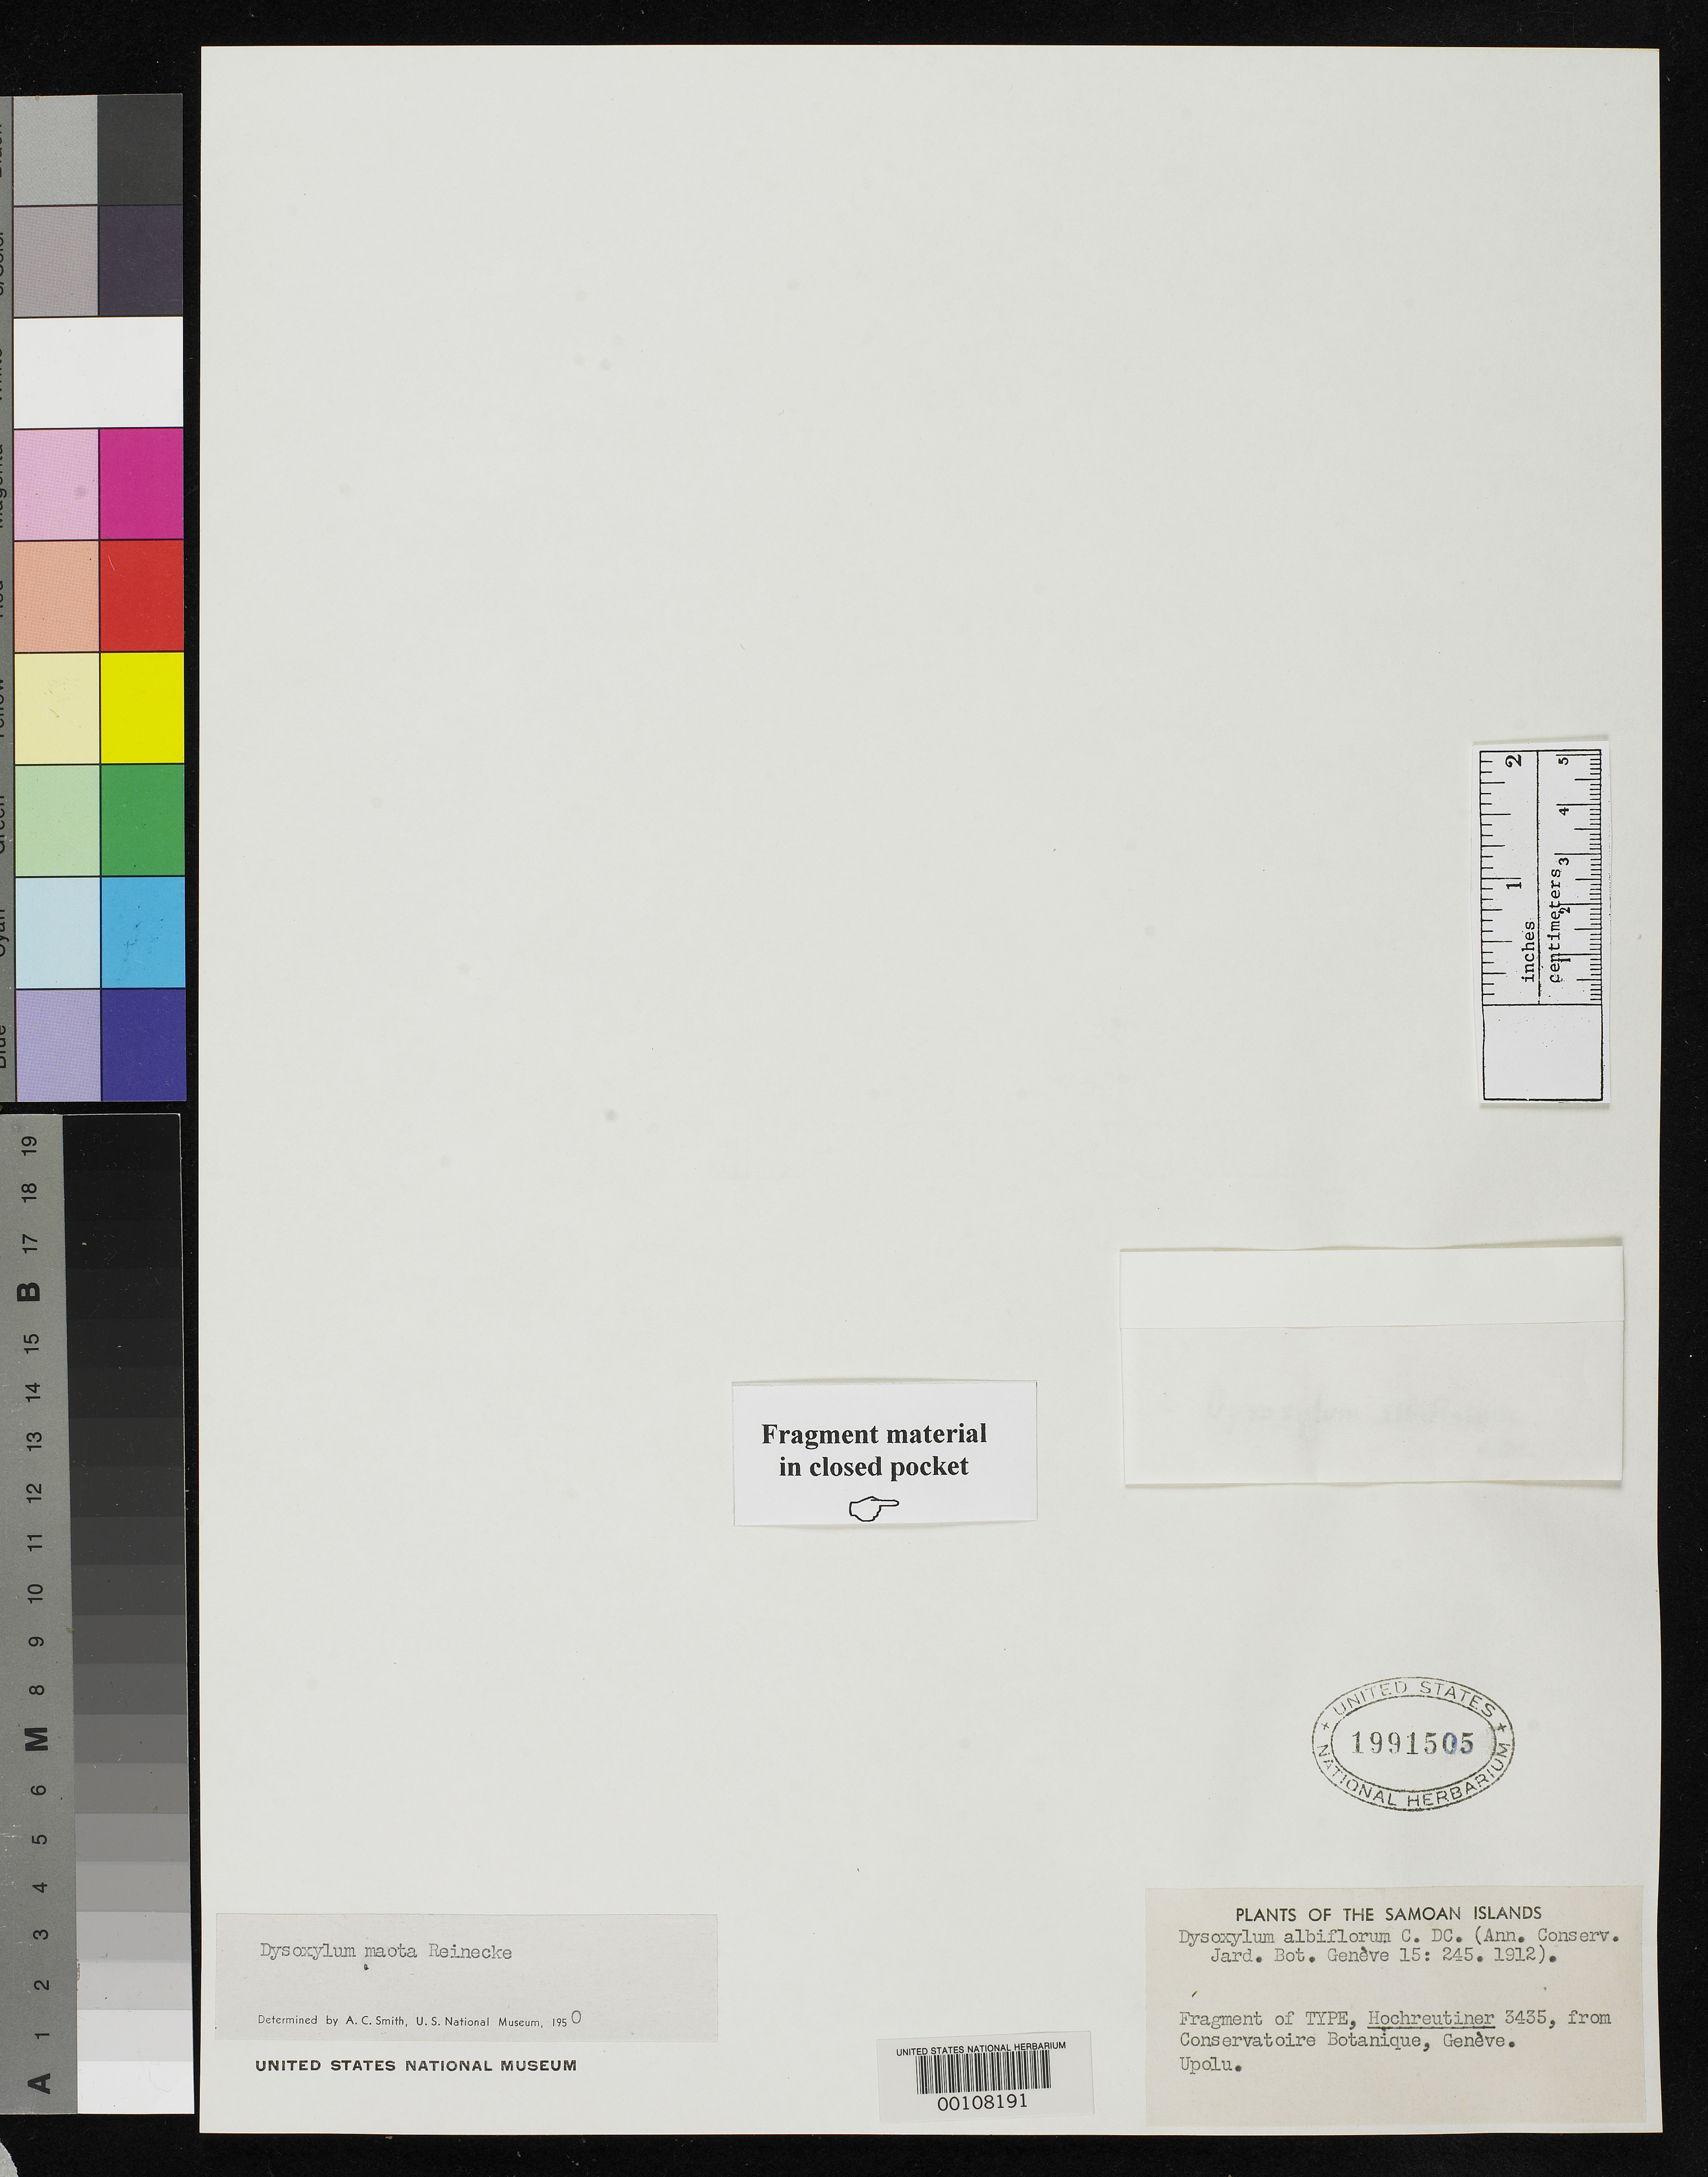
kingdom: Plantae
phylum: Tracheophyta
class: Magnoliopsida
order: Sapindales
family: Meliaceae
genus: Dysoxylum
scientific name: Dysoxylum albiflorum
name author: C. DC.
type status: Type Fragment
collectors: B. Hockreutiner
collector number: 3435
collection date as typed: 28 Mar 1905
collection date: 1905-03-28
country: Samoa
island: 'Upolu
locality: Upolu.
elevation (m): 80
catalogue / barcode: US 1991505